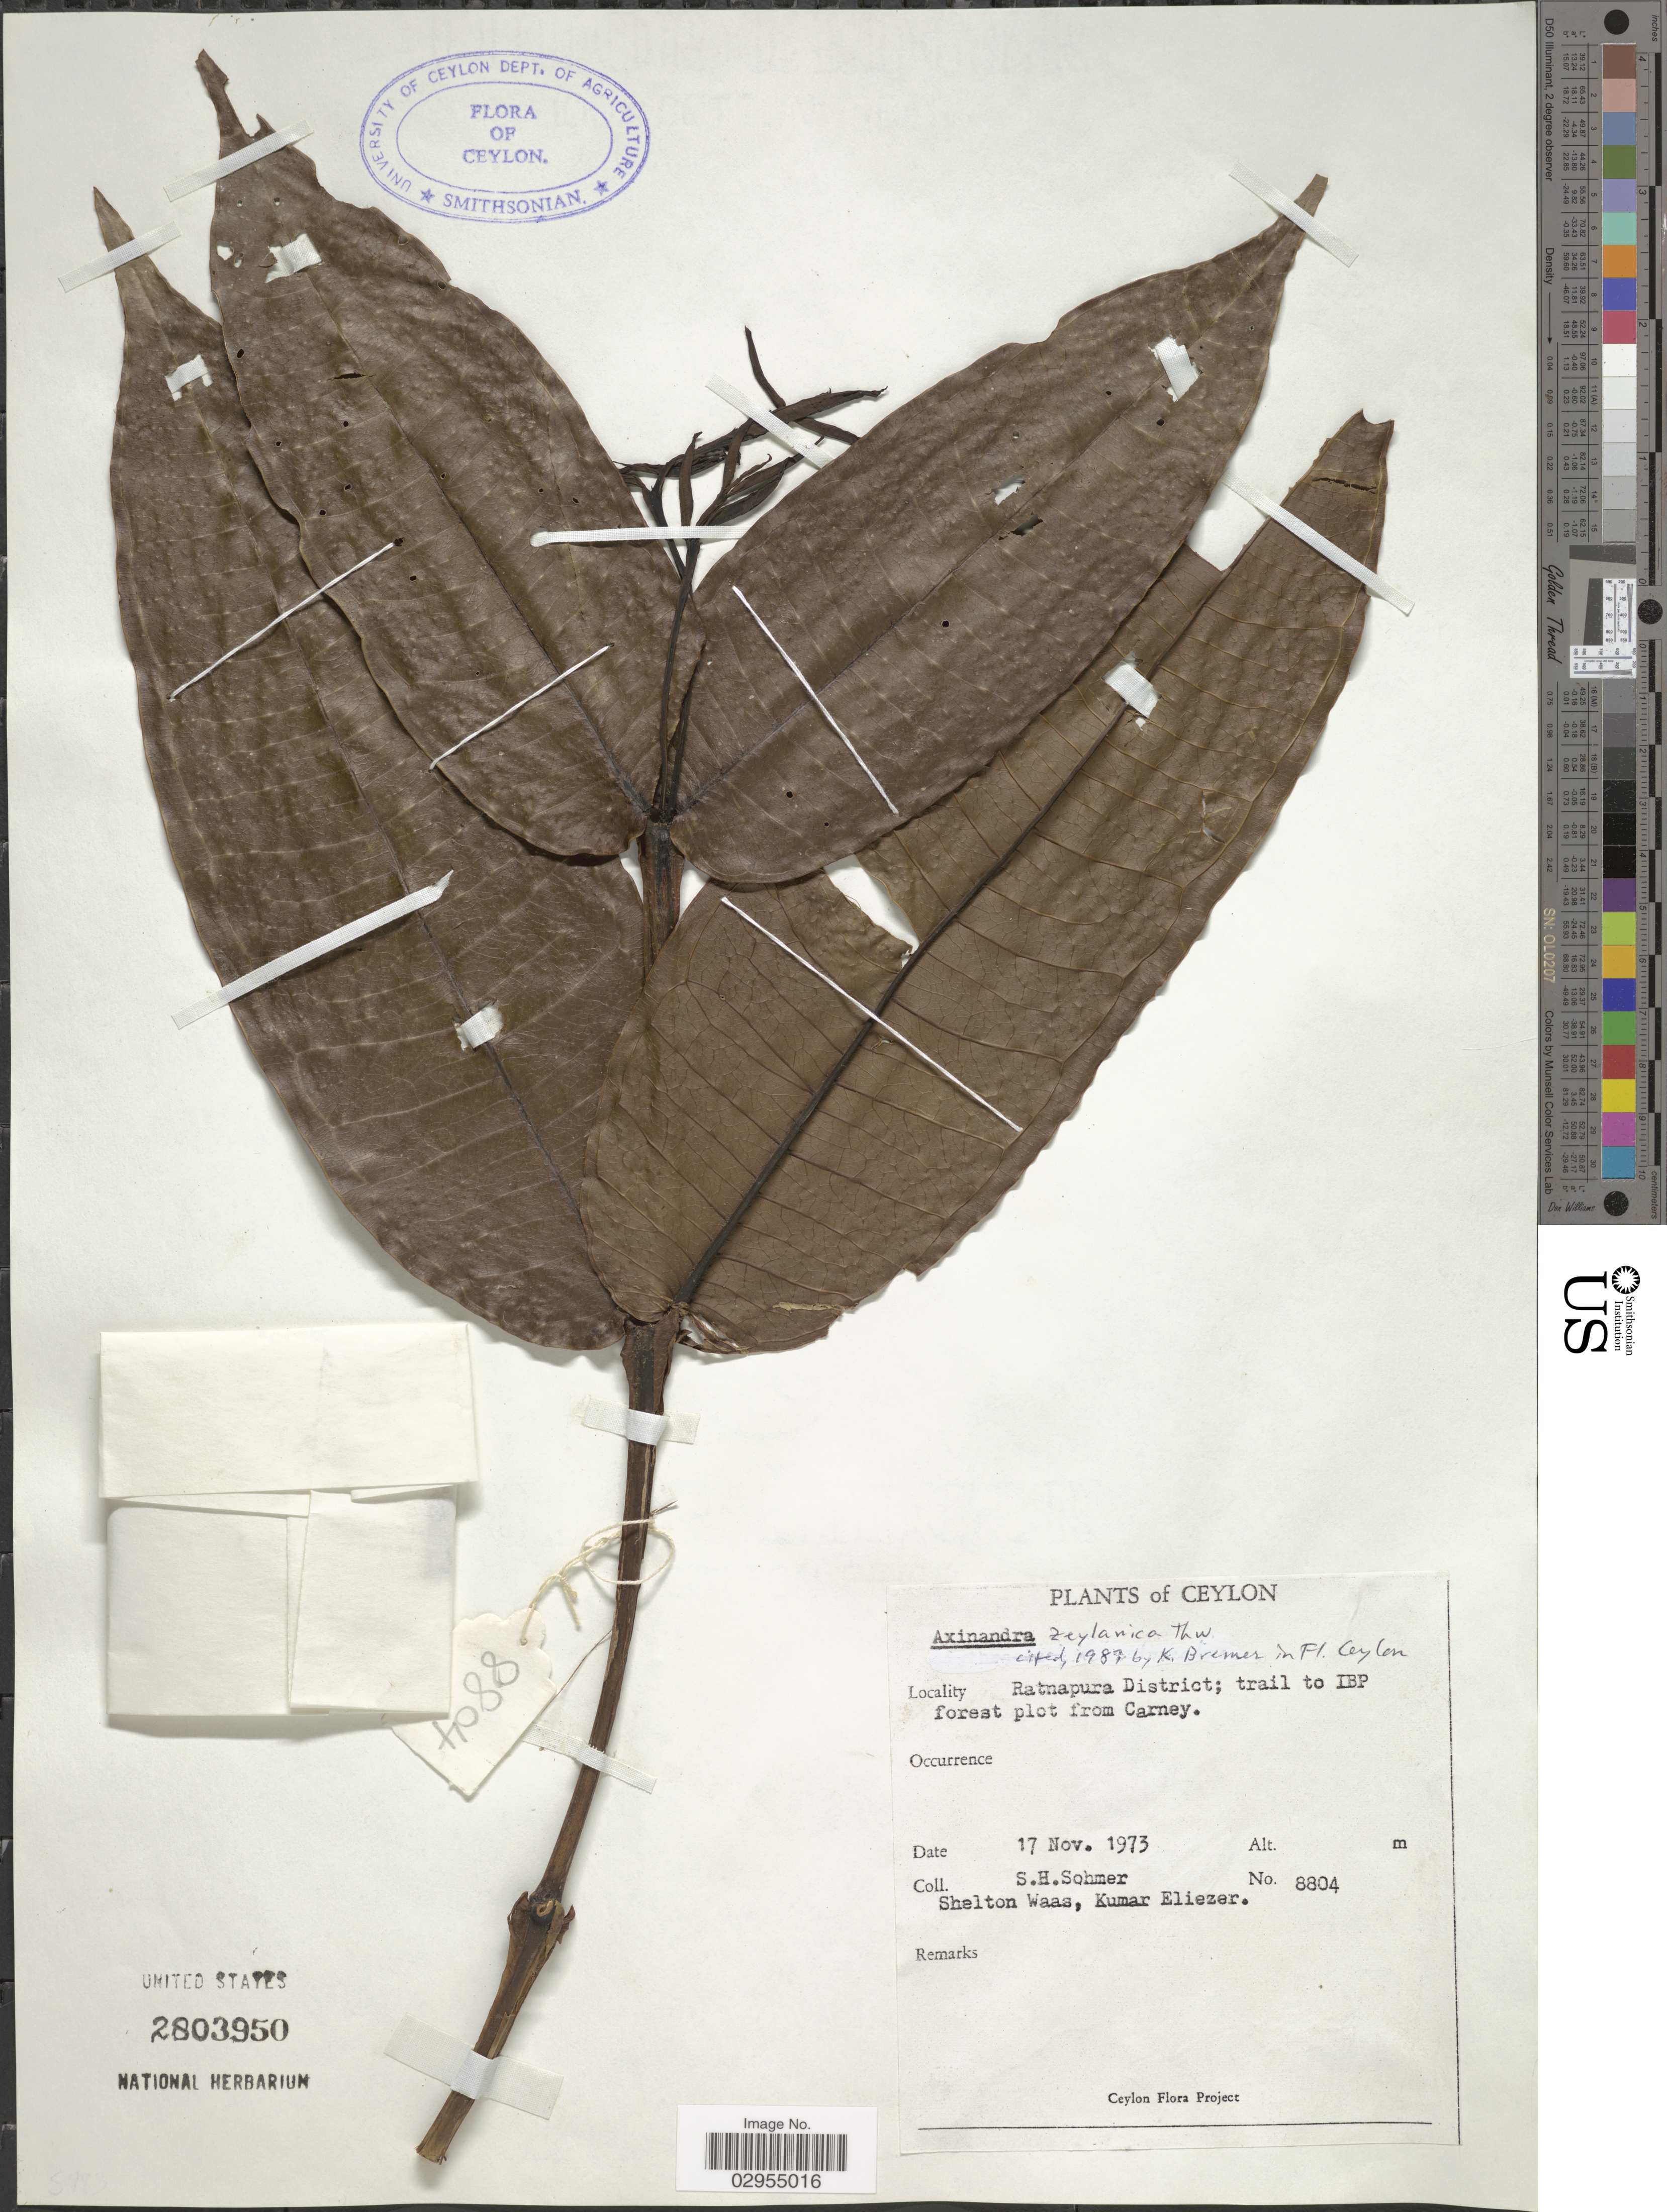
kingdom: Plantae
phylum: Tracheophyta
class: Magnoliopsida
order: Myrtales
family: Crypteroniaceae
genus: Axinandra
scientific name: Axinandra zeylanica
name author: Thwaites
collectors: S. H. Sohmer, S. Waas & K. Eliezer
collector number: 8804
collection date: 1973-11-17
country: Sri Lanka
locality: Ceylon. Ratnapura District; trail to IBP forest plot from Carney.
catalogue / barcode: US 2803950